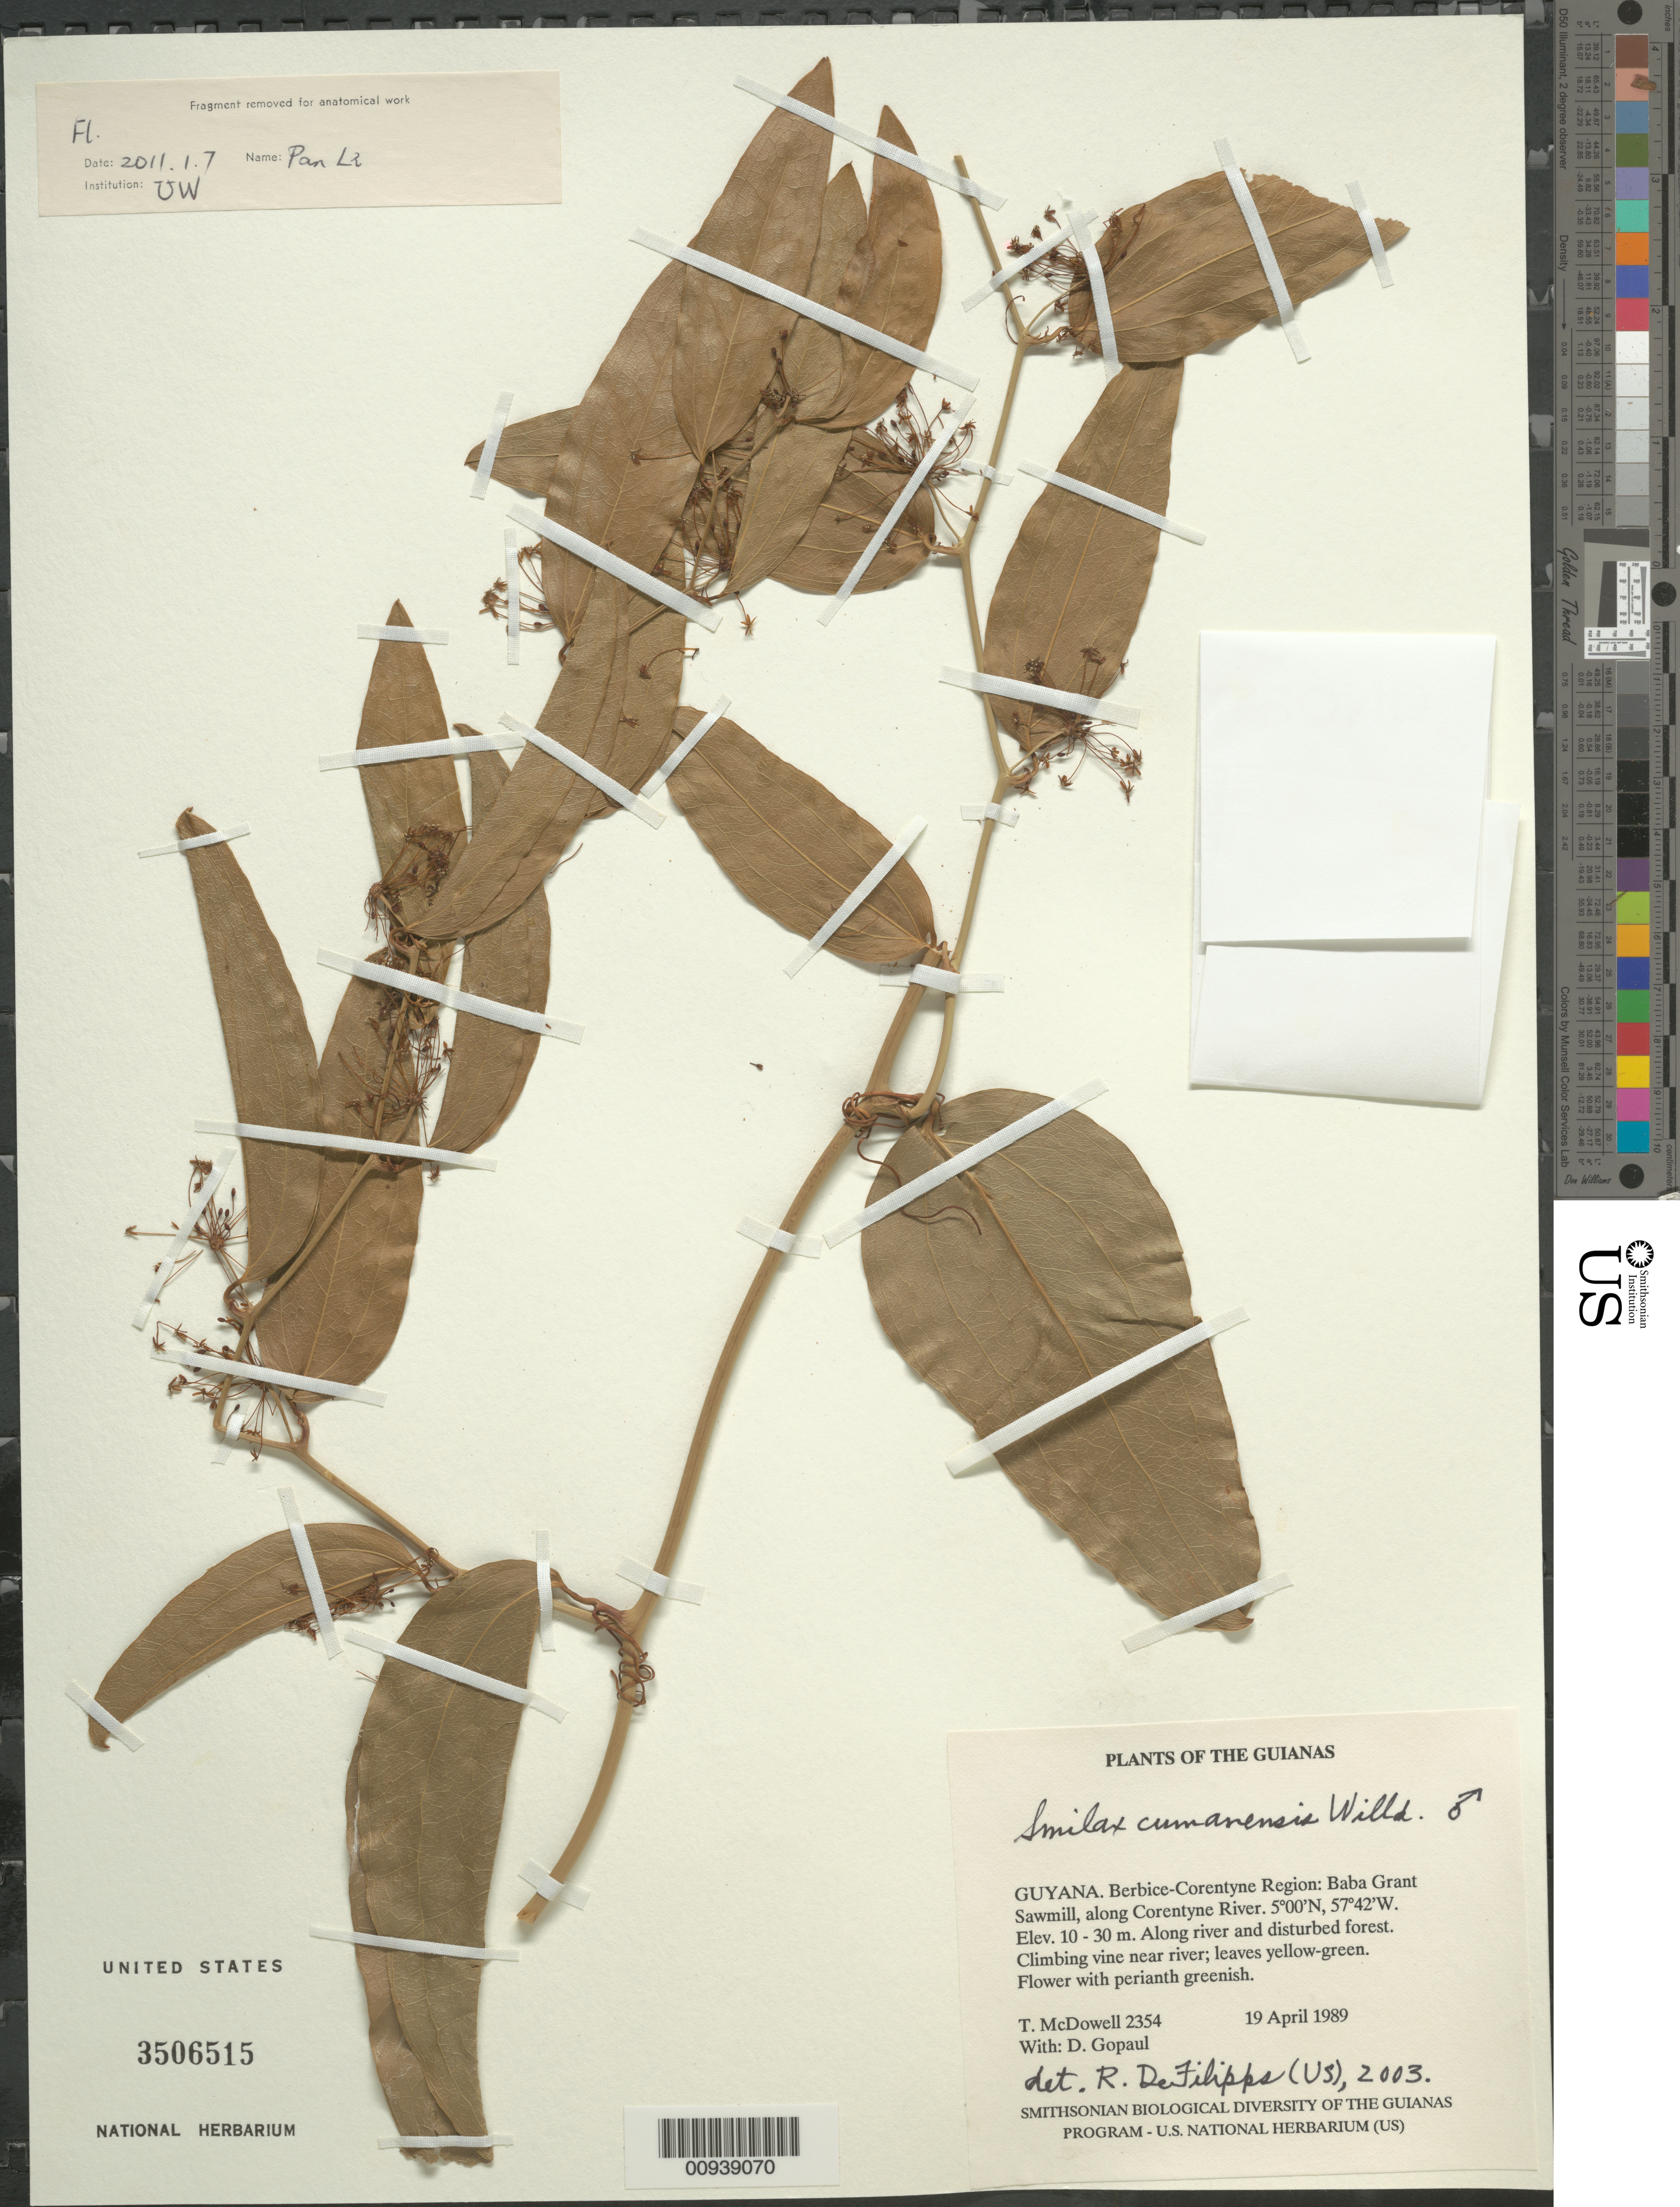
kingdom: Plantae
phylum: Tracheophyta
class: Liliopsida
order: Liliales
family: Smilacaceae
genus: Smilax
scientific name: Smilax cumanensis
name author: Humb. & Bonpl. ex Willd.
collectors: T. McDowell & D. Gopaul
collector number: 2354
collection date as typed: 19 April 1990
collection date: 1990-04-19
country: Guyana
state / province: E. Berbice-Corentyne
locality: Baba Grant Sawmill, along Corentyne River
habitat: Along river and disturbed forest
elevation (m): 10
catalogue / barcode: US 3506515